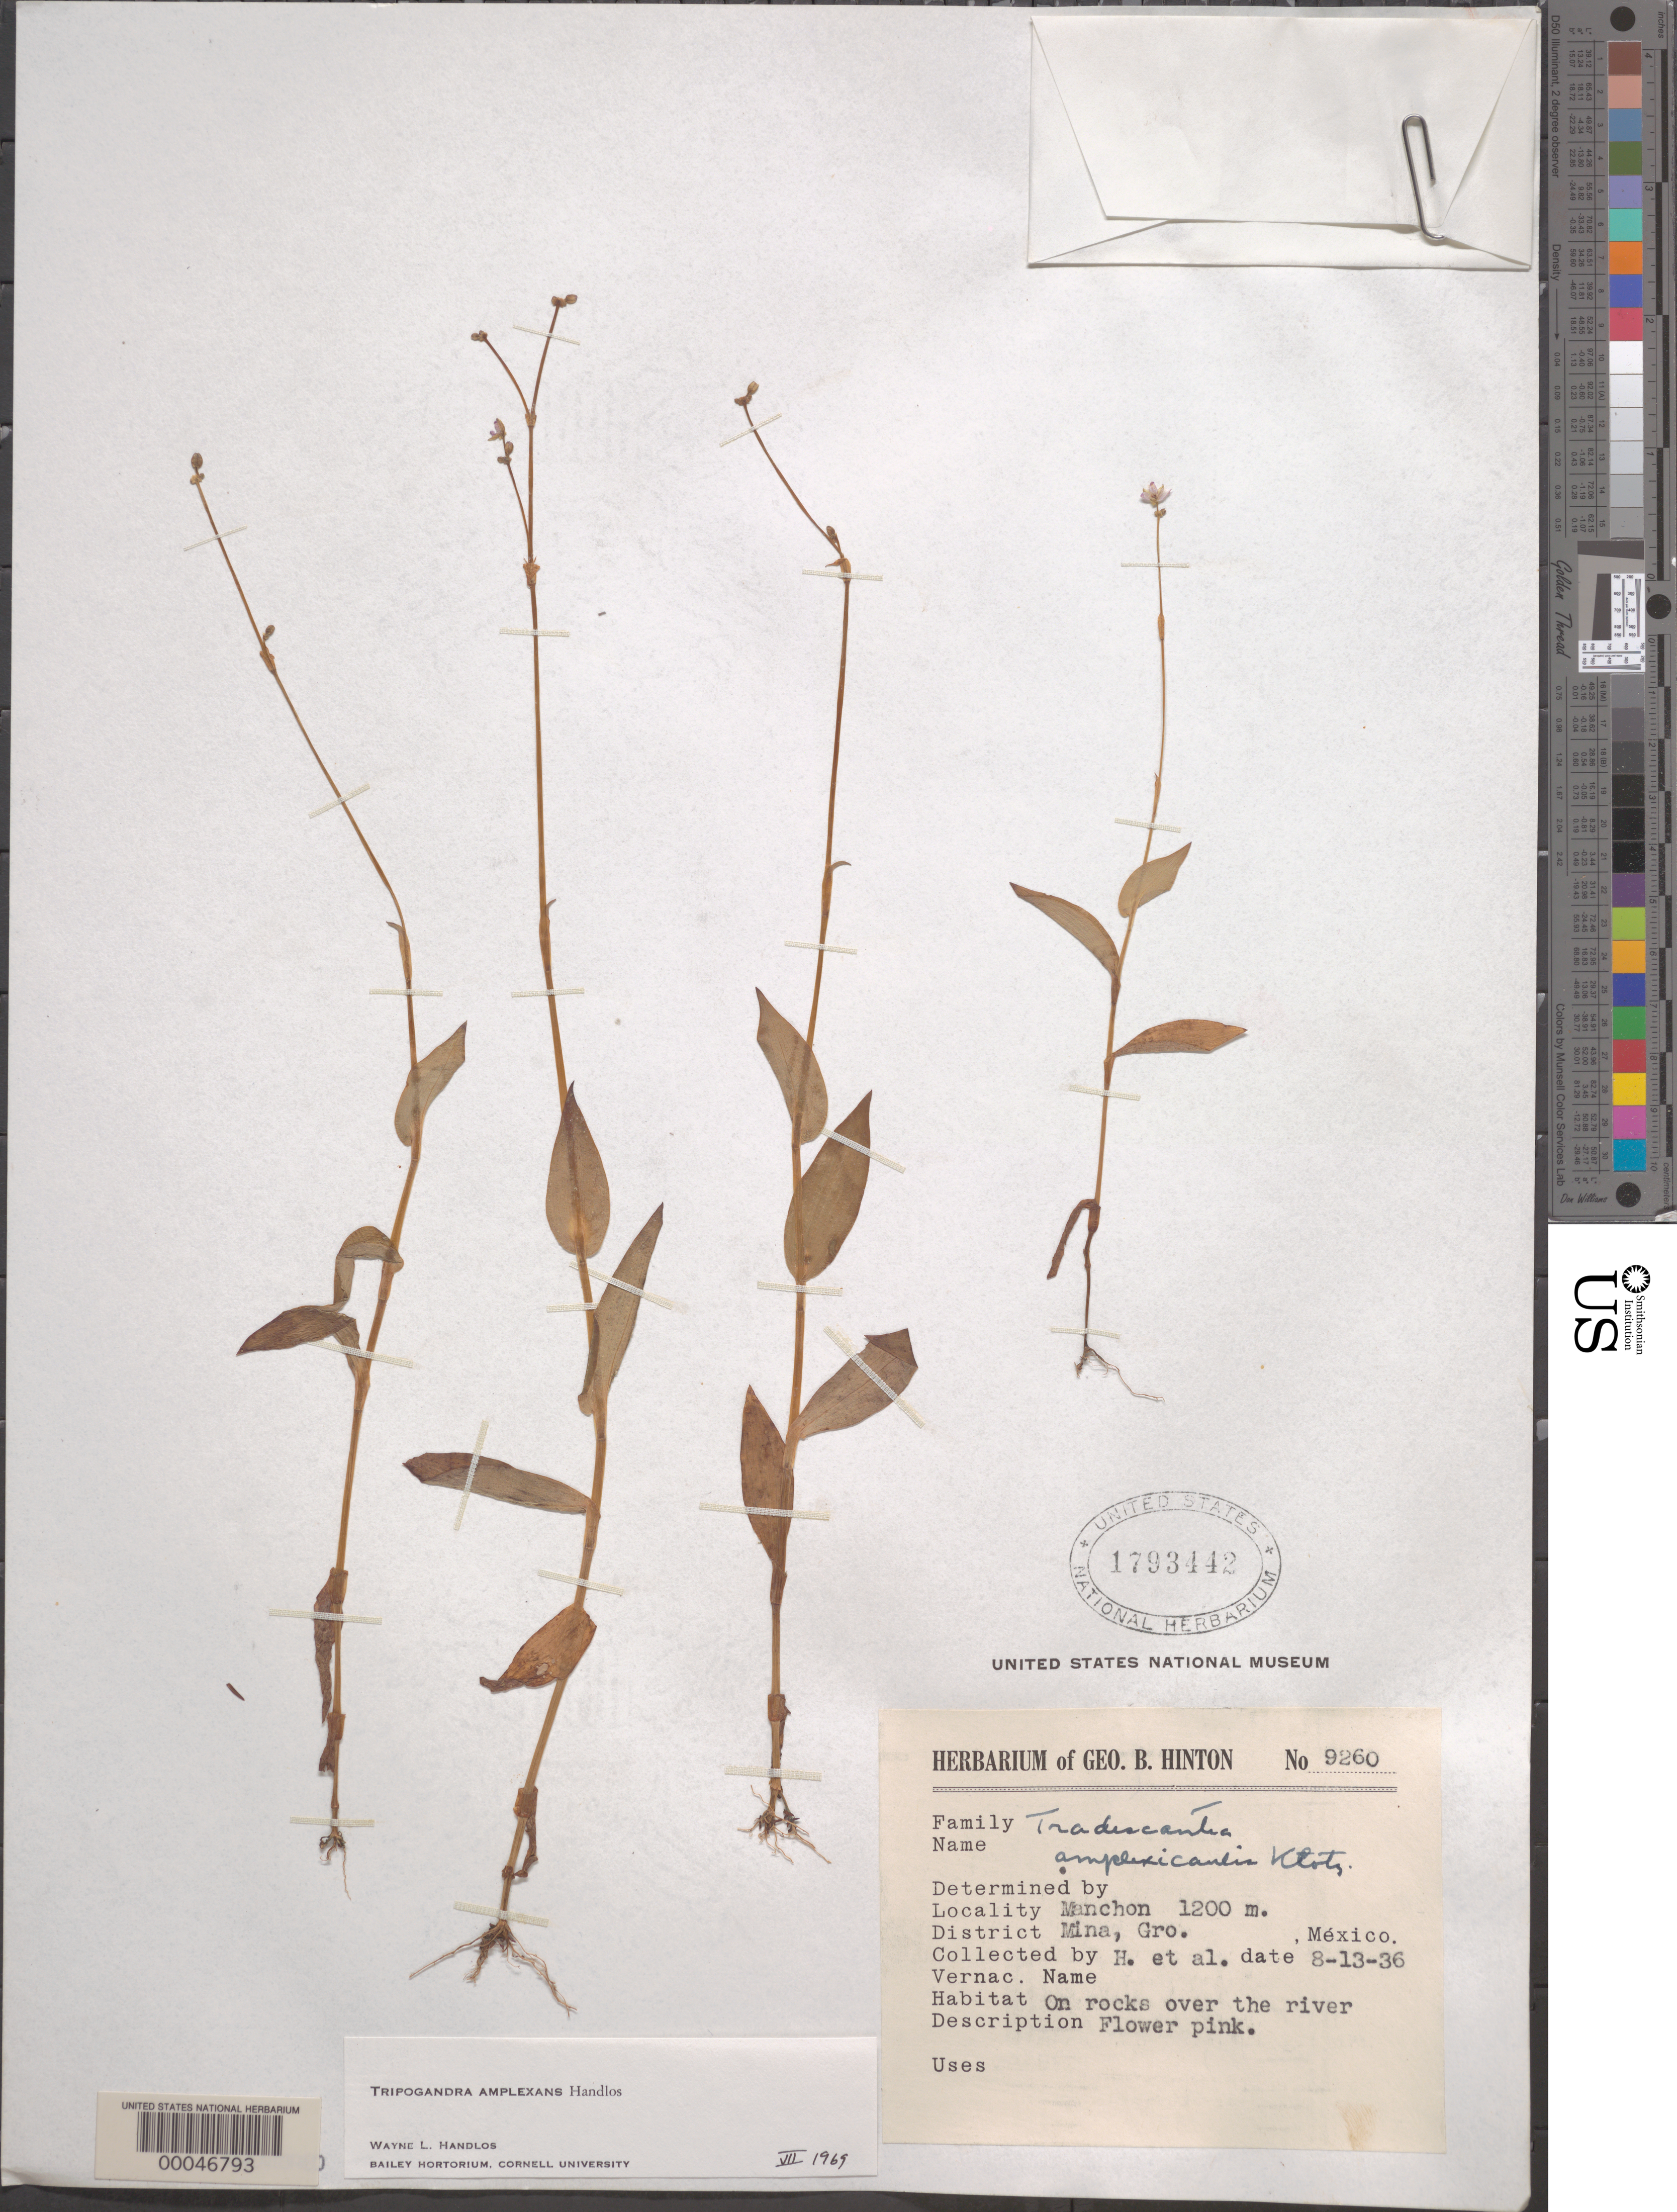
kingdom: Plantae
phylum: Tracheophyta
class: Liliopsida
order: Commelinales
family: Commelinaceae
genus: Tripogandra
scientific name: Tripogandra amplexans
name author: Handlos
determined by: Handlos, W. L.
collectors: G. B. Hinton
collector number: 9260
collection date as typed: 13 Aug 1936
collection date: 1936-08-13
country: Mexico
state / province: Guerrero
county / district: Mina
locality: Manchon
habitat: Rocks over rier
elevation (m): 1200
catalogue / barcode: US 1793442